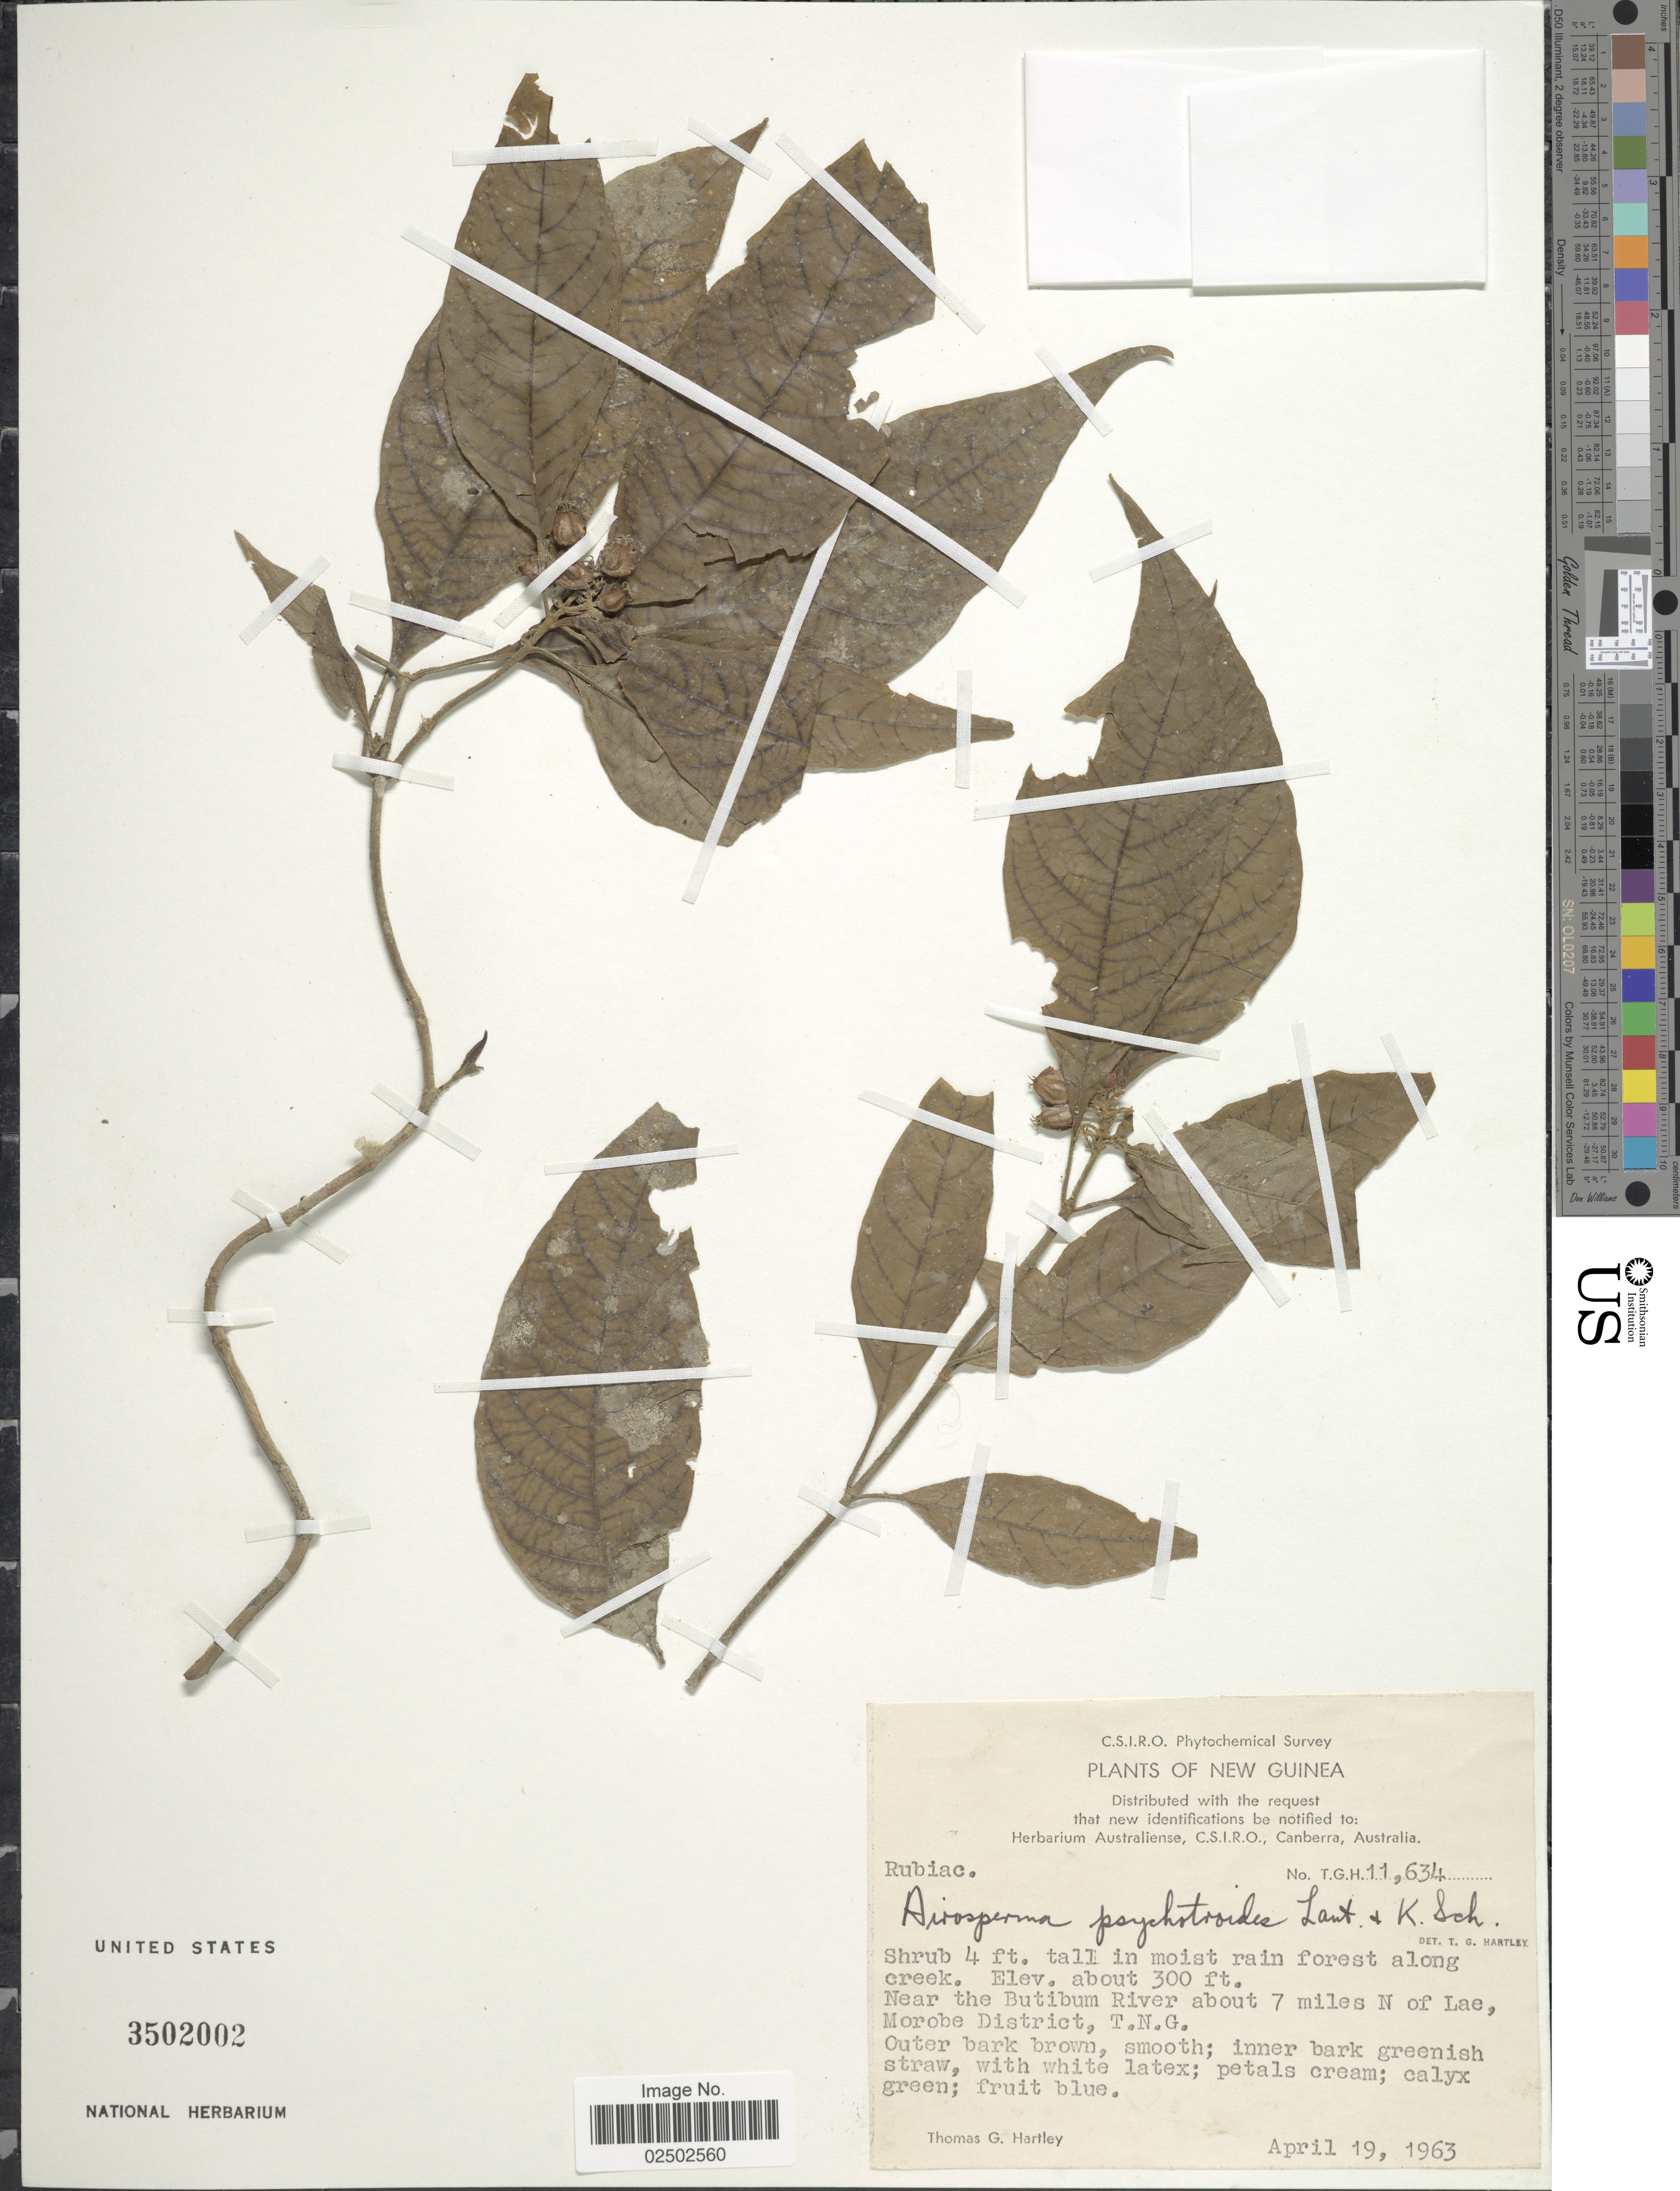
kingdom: Plantae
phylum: Tracheophyta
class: Magnoliopsida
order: Gentianales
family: Rubiaceae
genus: Airosperma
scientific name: Airosperma psychotrioides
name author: K. Schum. & Lauterb.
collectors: T. G. Hartley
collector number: T.G.H. 11634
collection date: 1963-04-19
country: Papua New Guinea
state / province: Morobe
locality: New Guinea. Near the Butibum River about 7 miles N of Lae, T. N. G.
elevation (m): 91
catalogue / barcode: US 3502002